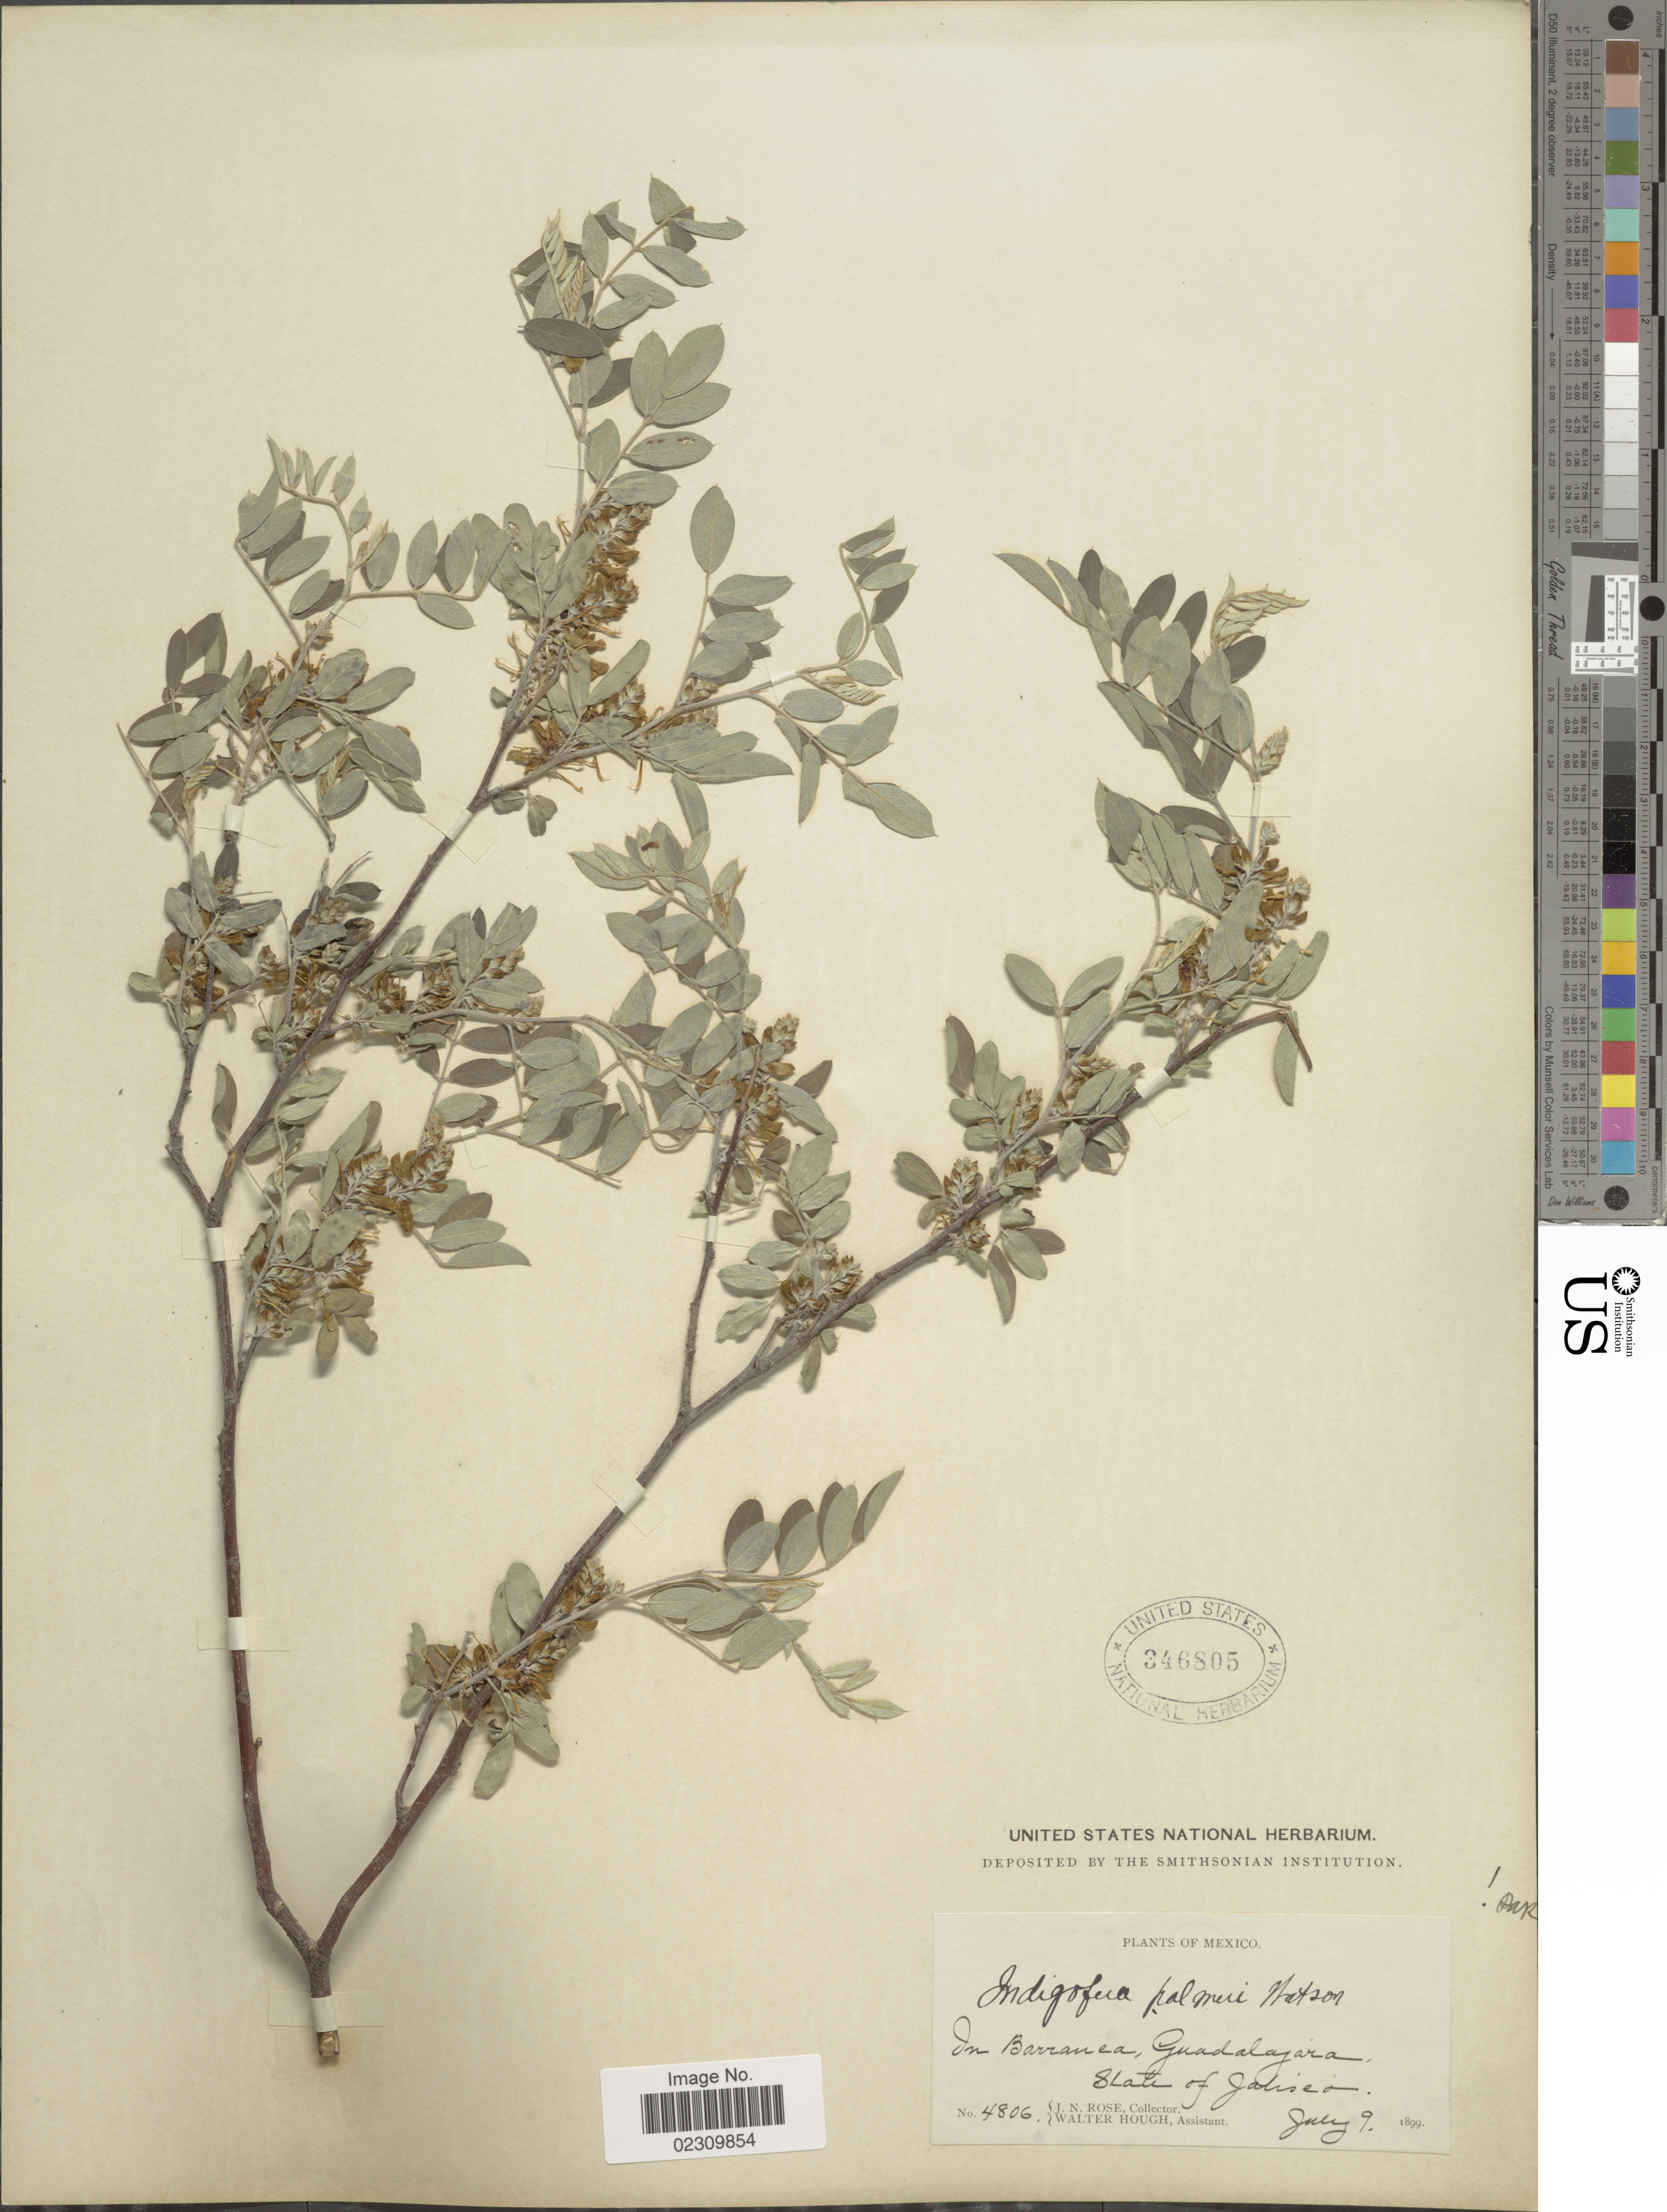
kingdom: Plantae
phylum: Tracheophyta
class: Magnoliopsida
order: Fabales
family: Fabaceae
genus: Indigofera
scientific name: Indigofera palmeri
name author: S. Watson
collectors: J. N. Rose & W. Hough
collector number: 4806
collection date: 1899-07-09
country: Mexico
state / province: Jalisco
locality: In Barranca, Guadalajara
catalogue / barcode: US 346805